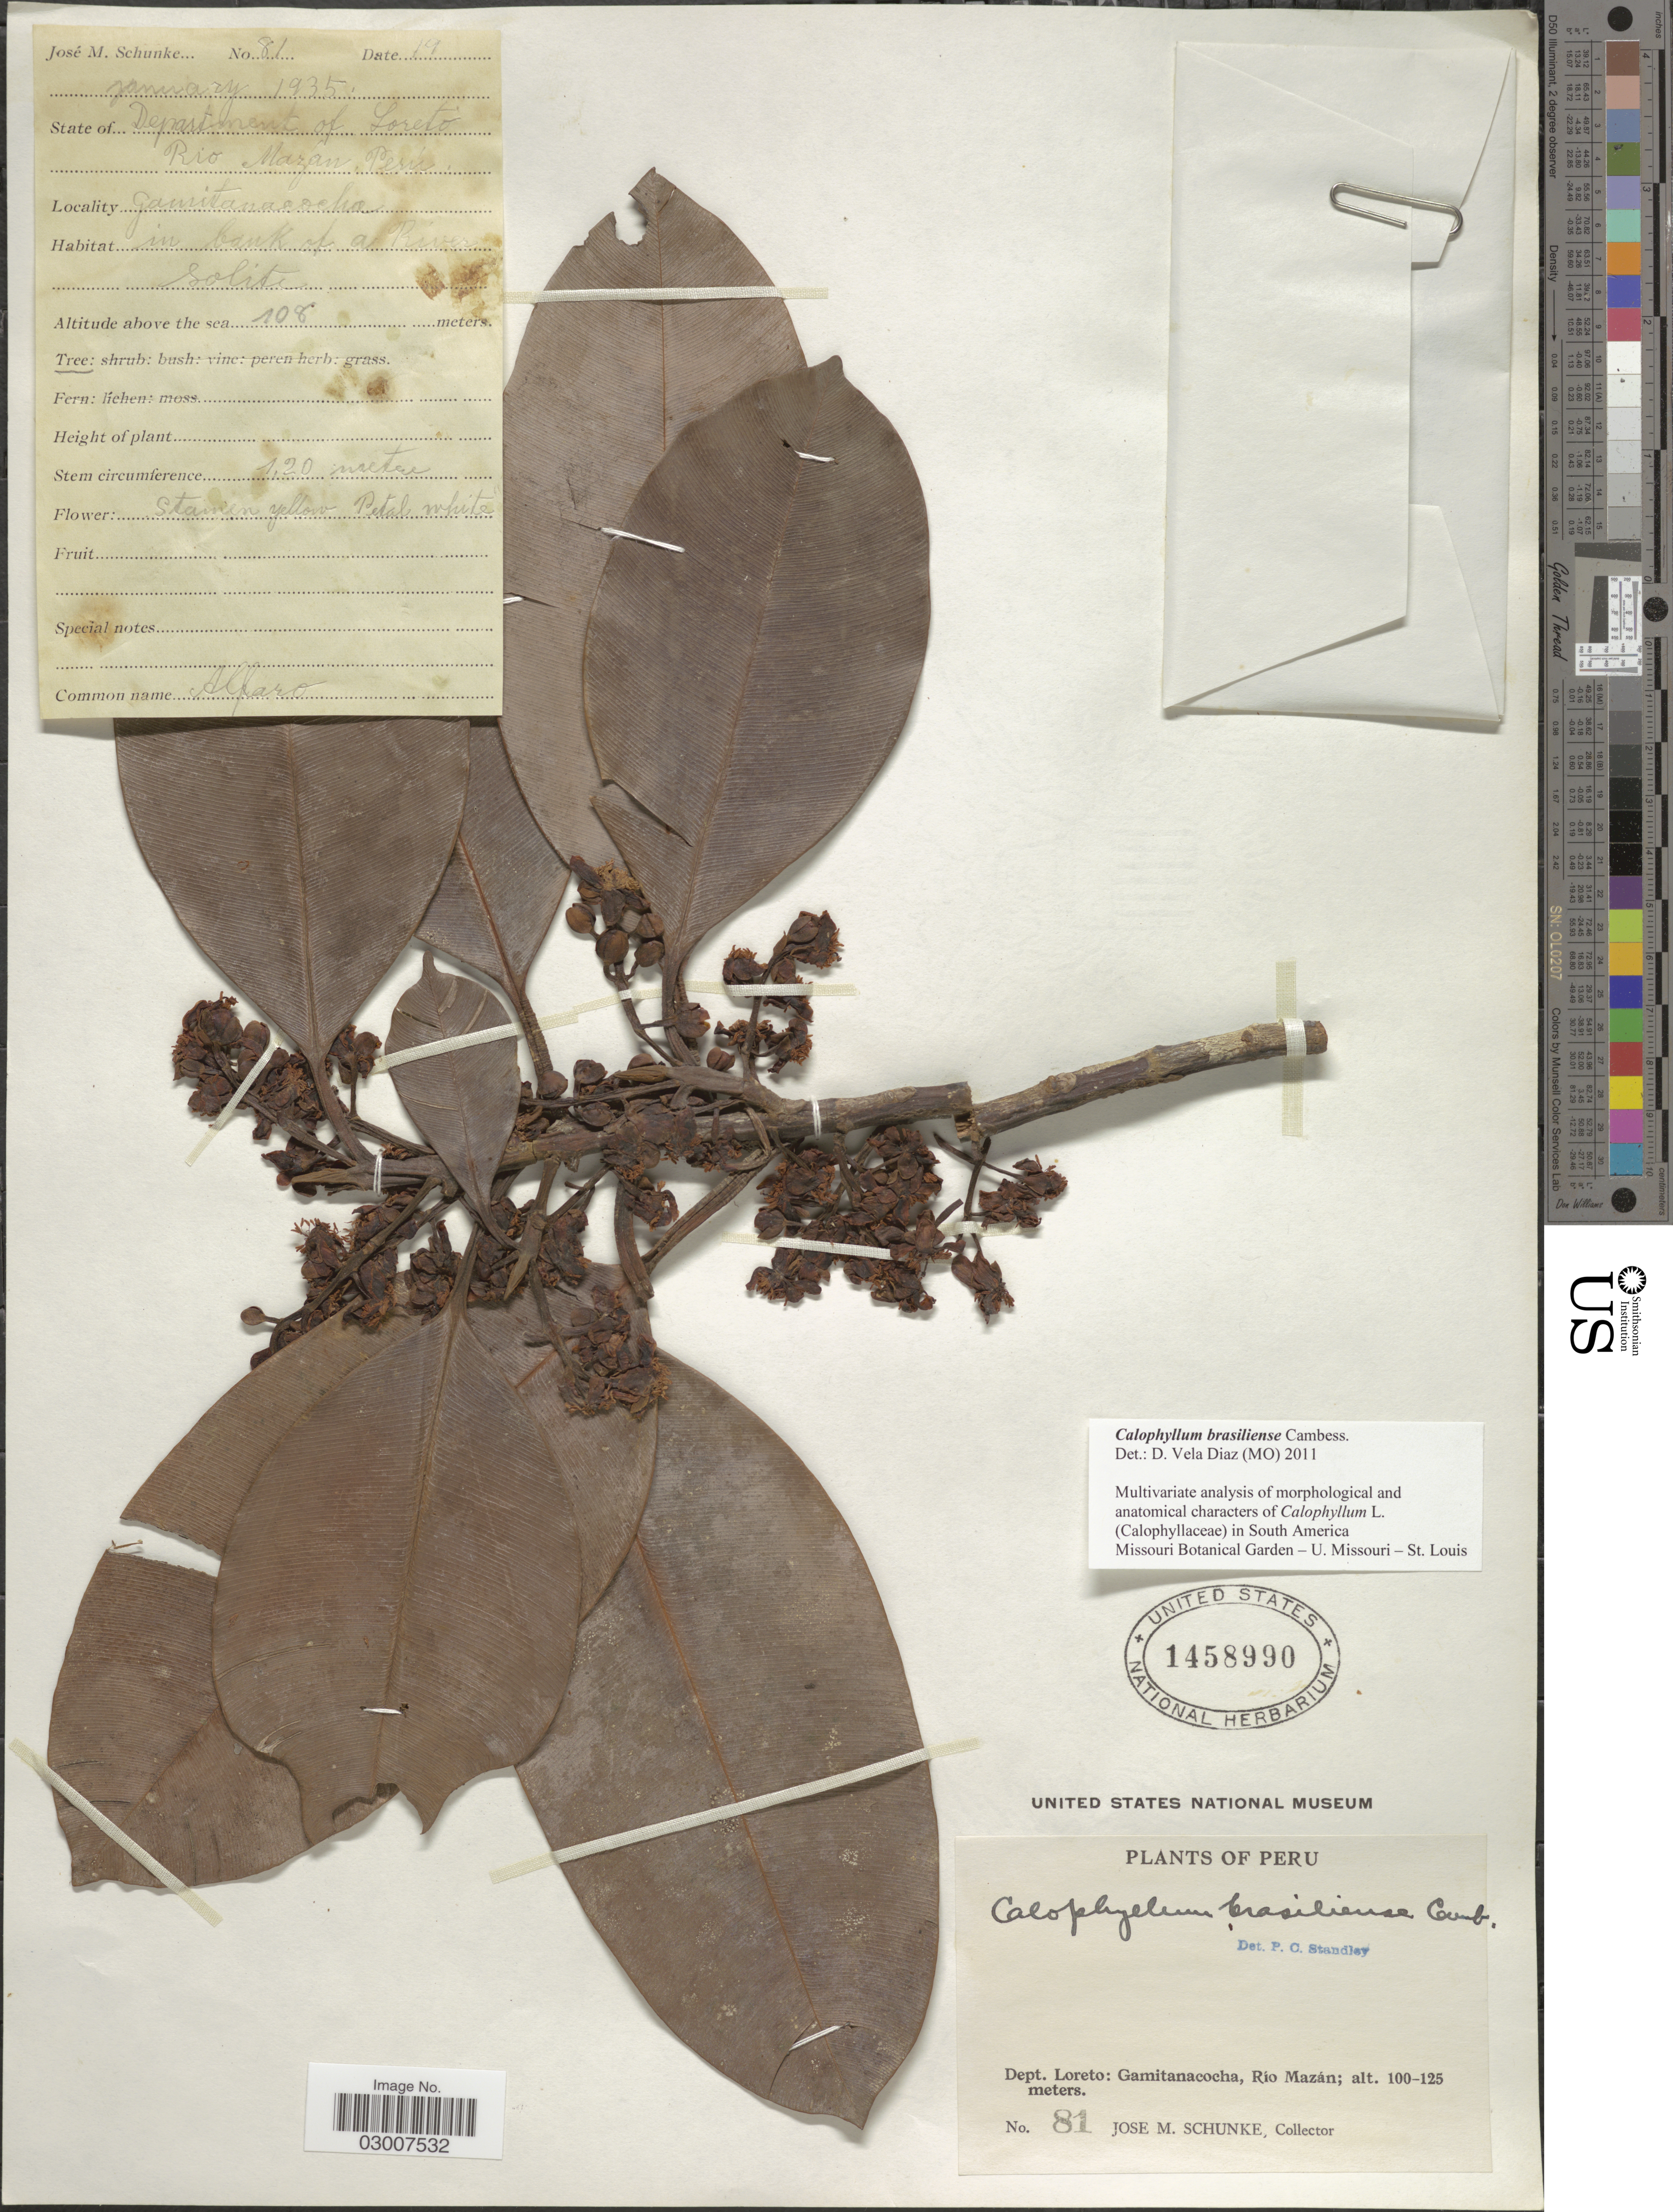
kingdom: Plantae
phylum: Tracheophyta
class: Magnoliopsida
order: Malpighiales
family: Calophyllaceae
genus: Calophyllum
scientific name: Calophyllum brasiliense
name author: Cambess.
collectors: J. M. Schunke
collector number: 81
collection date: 1935-01-19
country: Peru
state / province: Loreto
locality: Dept. Loreto: Gamitanacocha, Río Mazán.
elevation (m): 108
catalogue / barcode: US 1458990